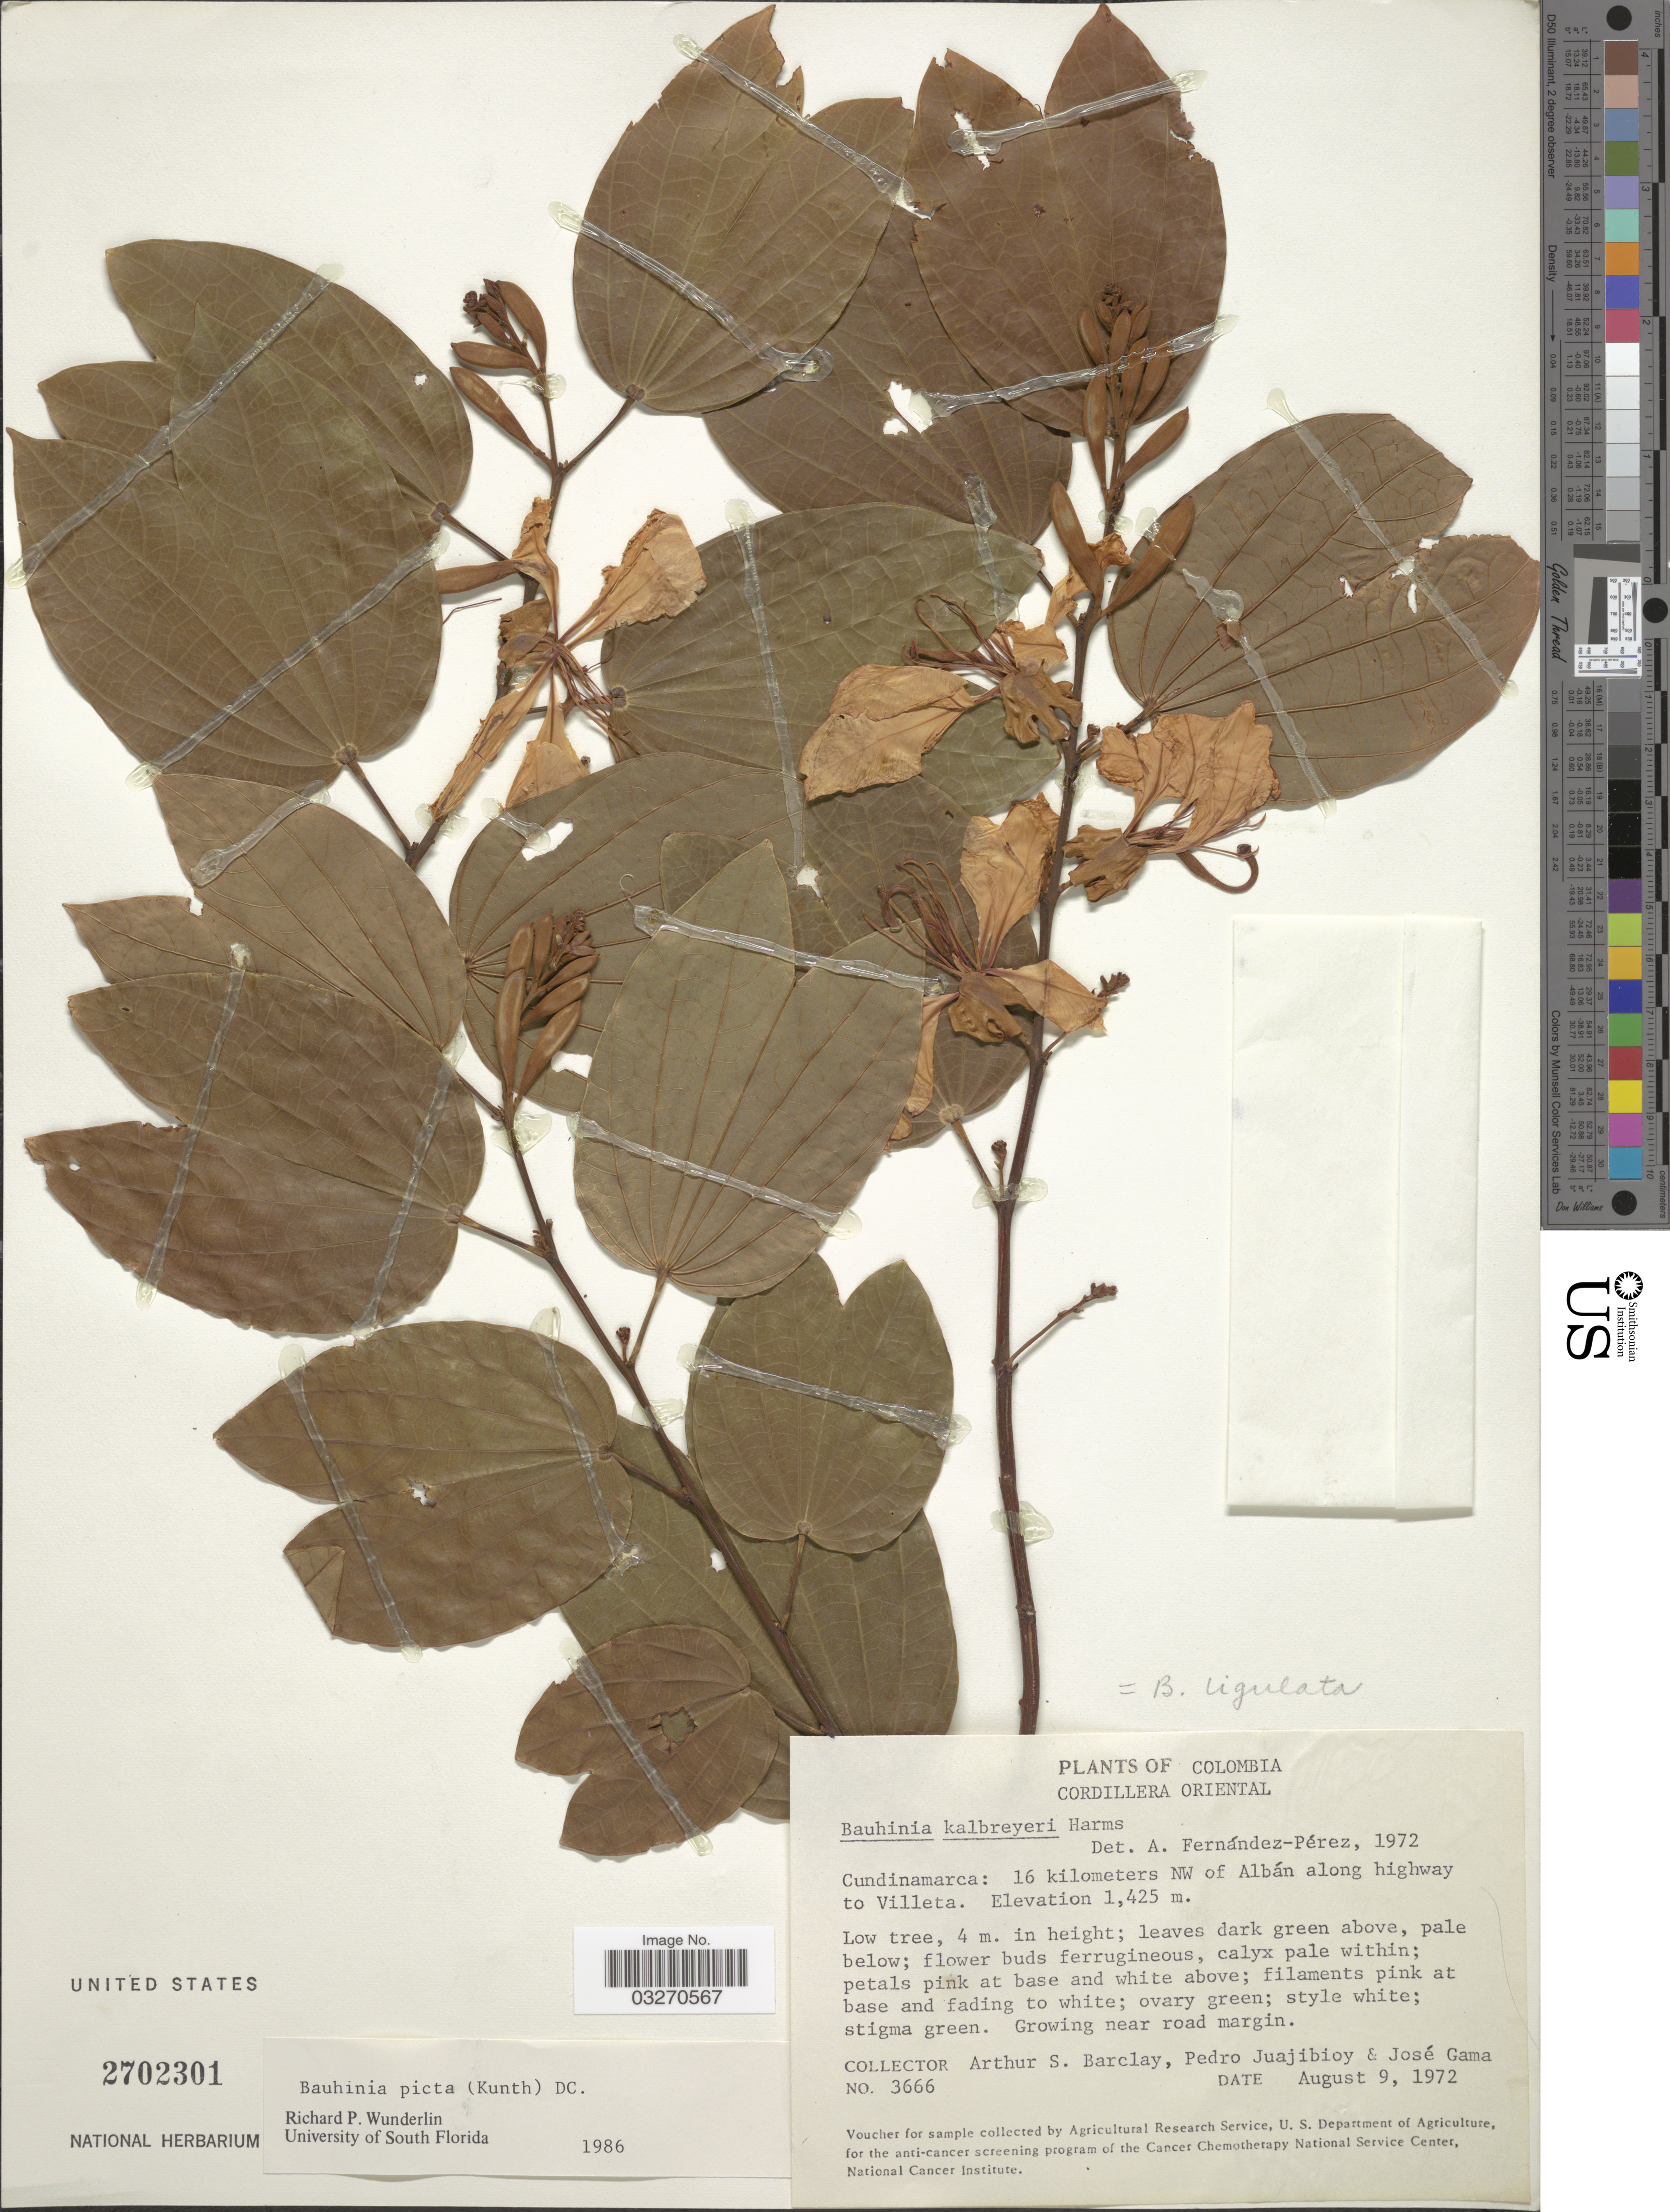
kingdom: Plantae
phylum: Tracheophyta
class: Magnoliopsida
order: Fabales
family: Fabaceae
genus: Bauhinia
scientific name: Bauhinia picta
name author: (Humb. & Bonpl.) DC.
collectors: A. S. Barclay, P. Juajibioy & J. Gama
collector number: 3666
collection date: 1972-08-09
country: Colombia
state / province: Cundinamarca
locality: Cordillera Oriental. 16 kilometers NW of Albán along highway to Villeta.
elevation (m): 1425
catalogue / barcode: US 2702301